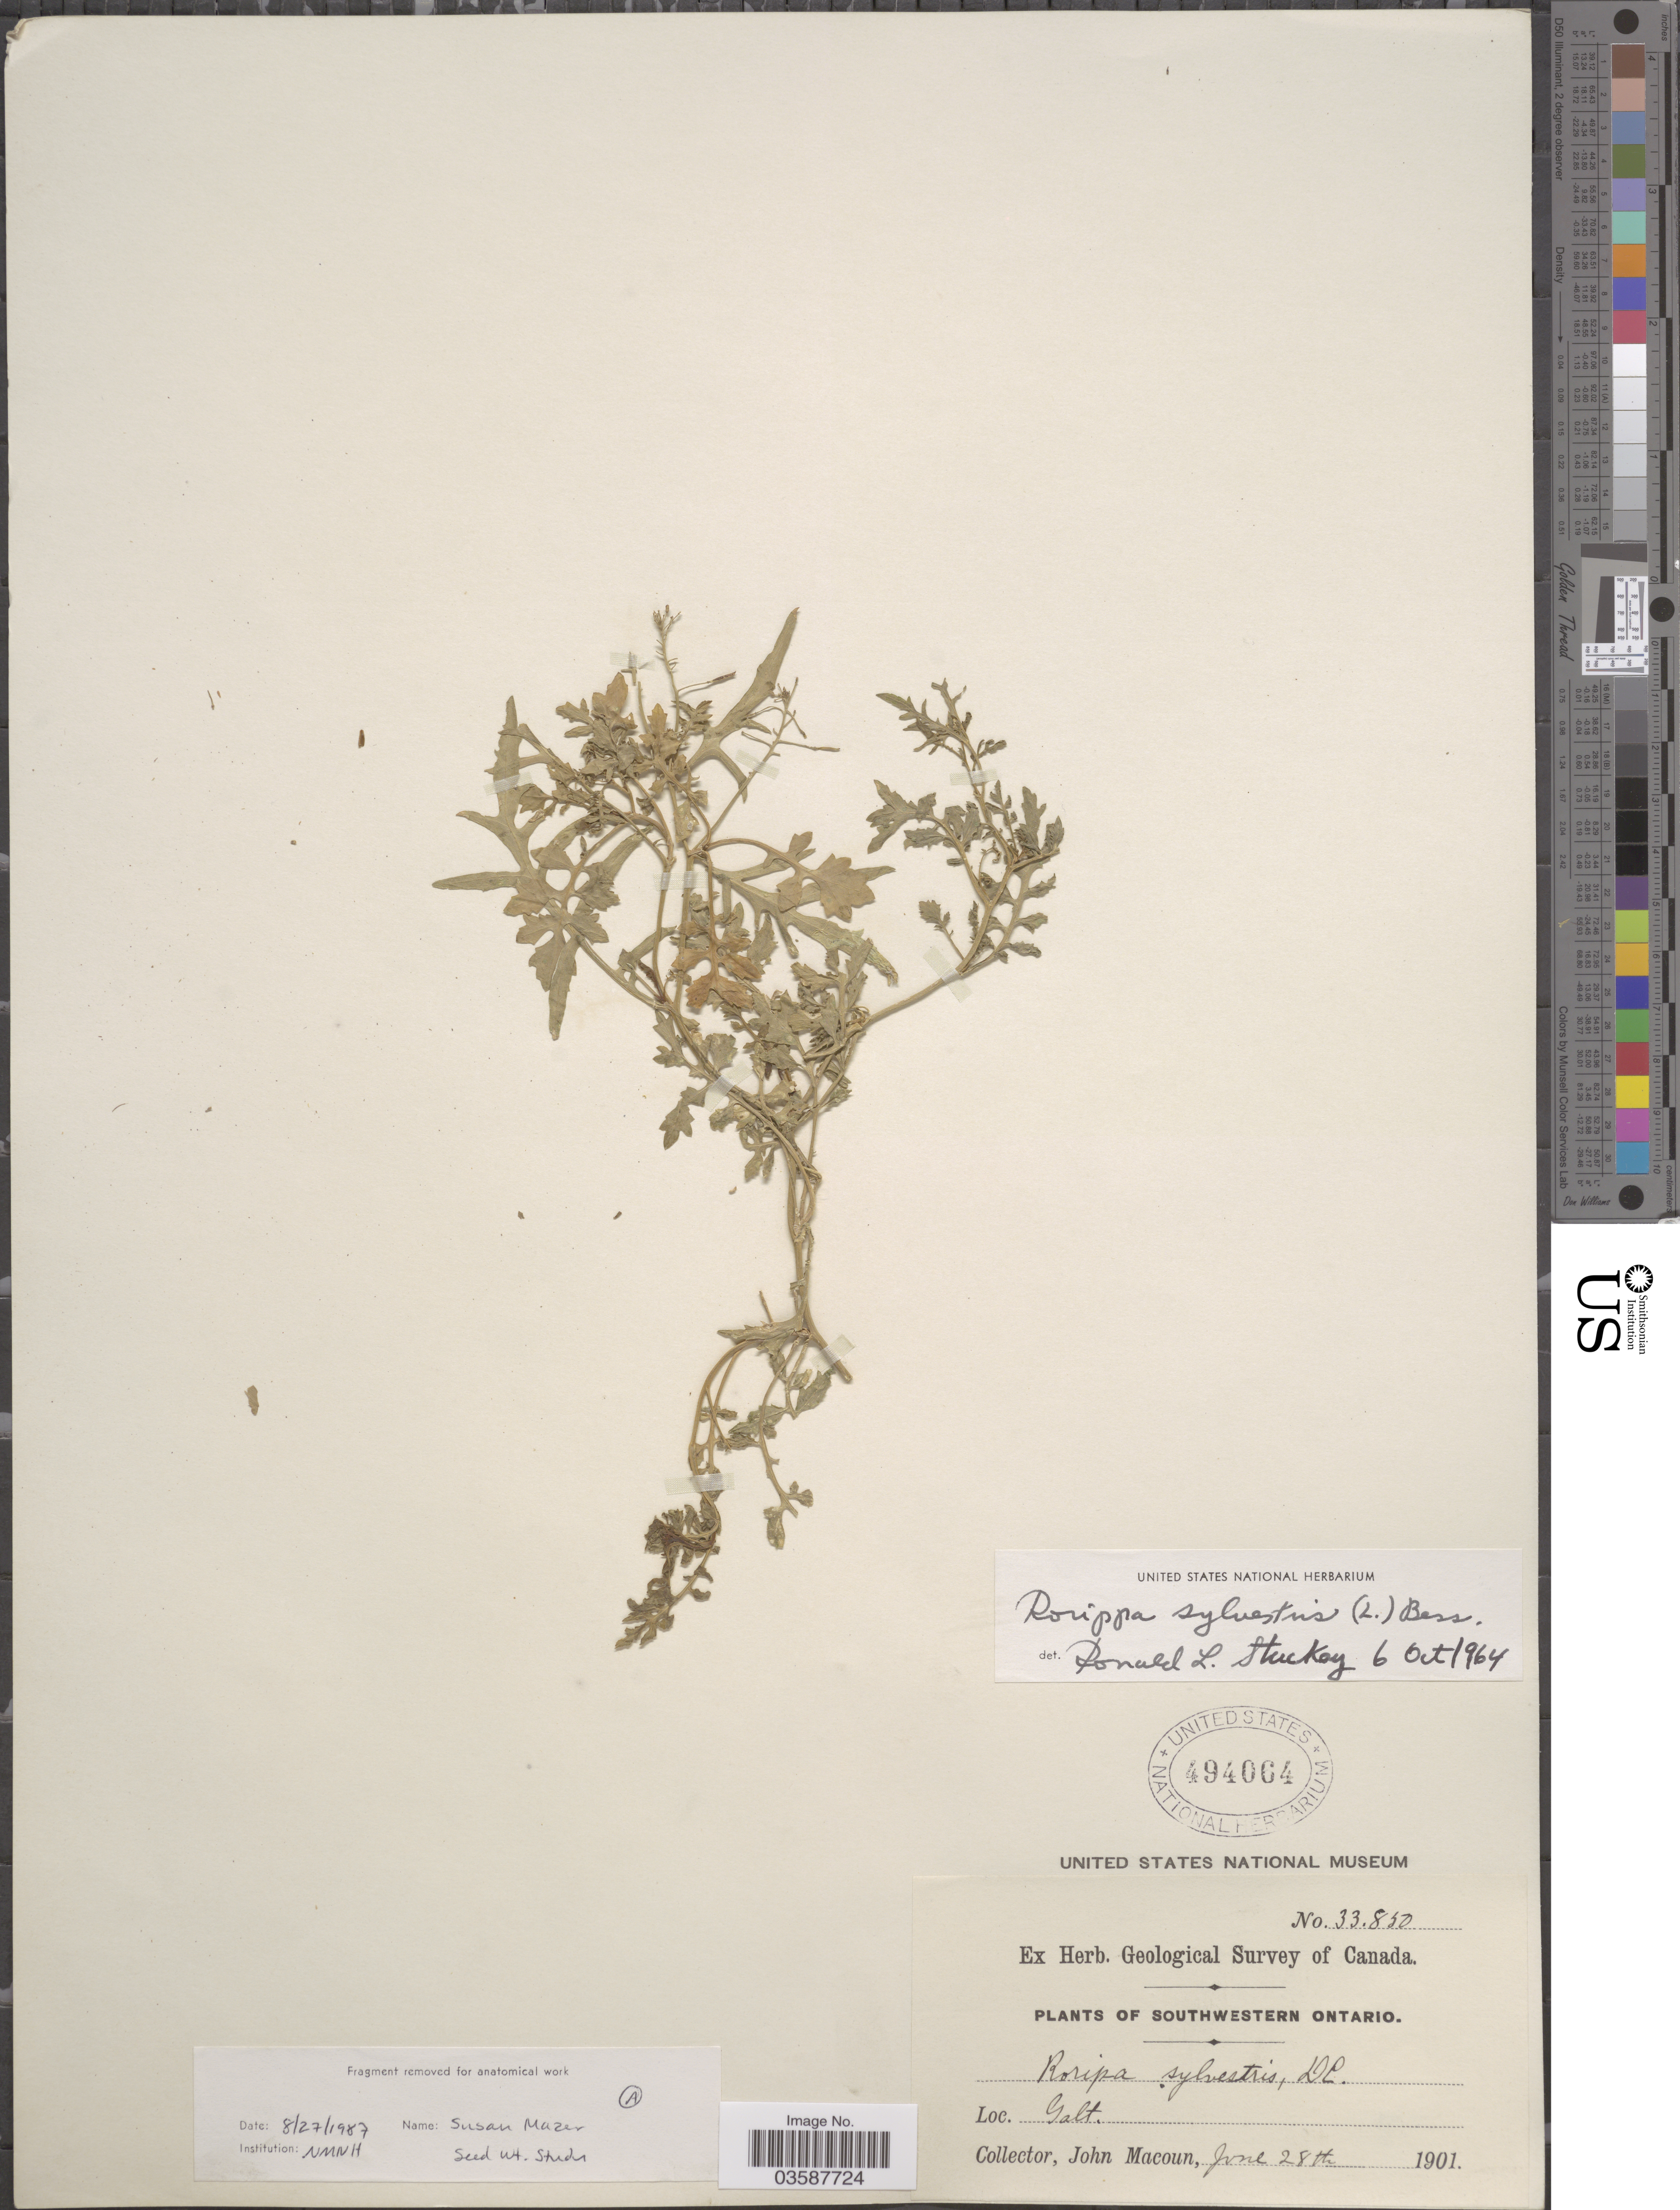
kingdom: Plantae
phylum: Tracheophyta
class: Magnoliopsida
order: Brassicales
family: Brassicaceae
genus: Rorippa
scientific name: Rorippa sylvestris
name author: (L.) Besser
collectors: J. Macoun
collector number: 33850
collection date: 1901-06-28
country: Canada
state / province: Ontario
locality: Southwestern Ontario. Galt.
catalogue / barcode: US 494064